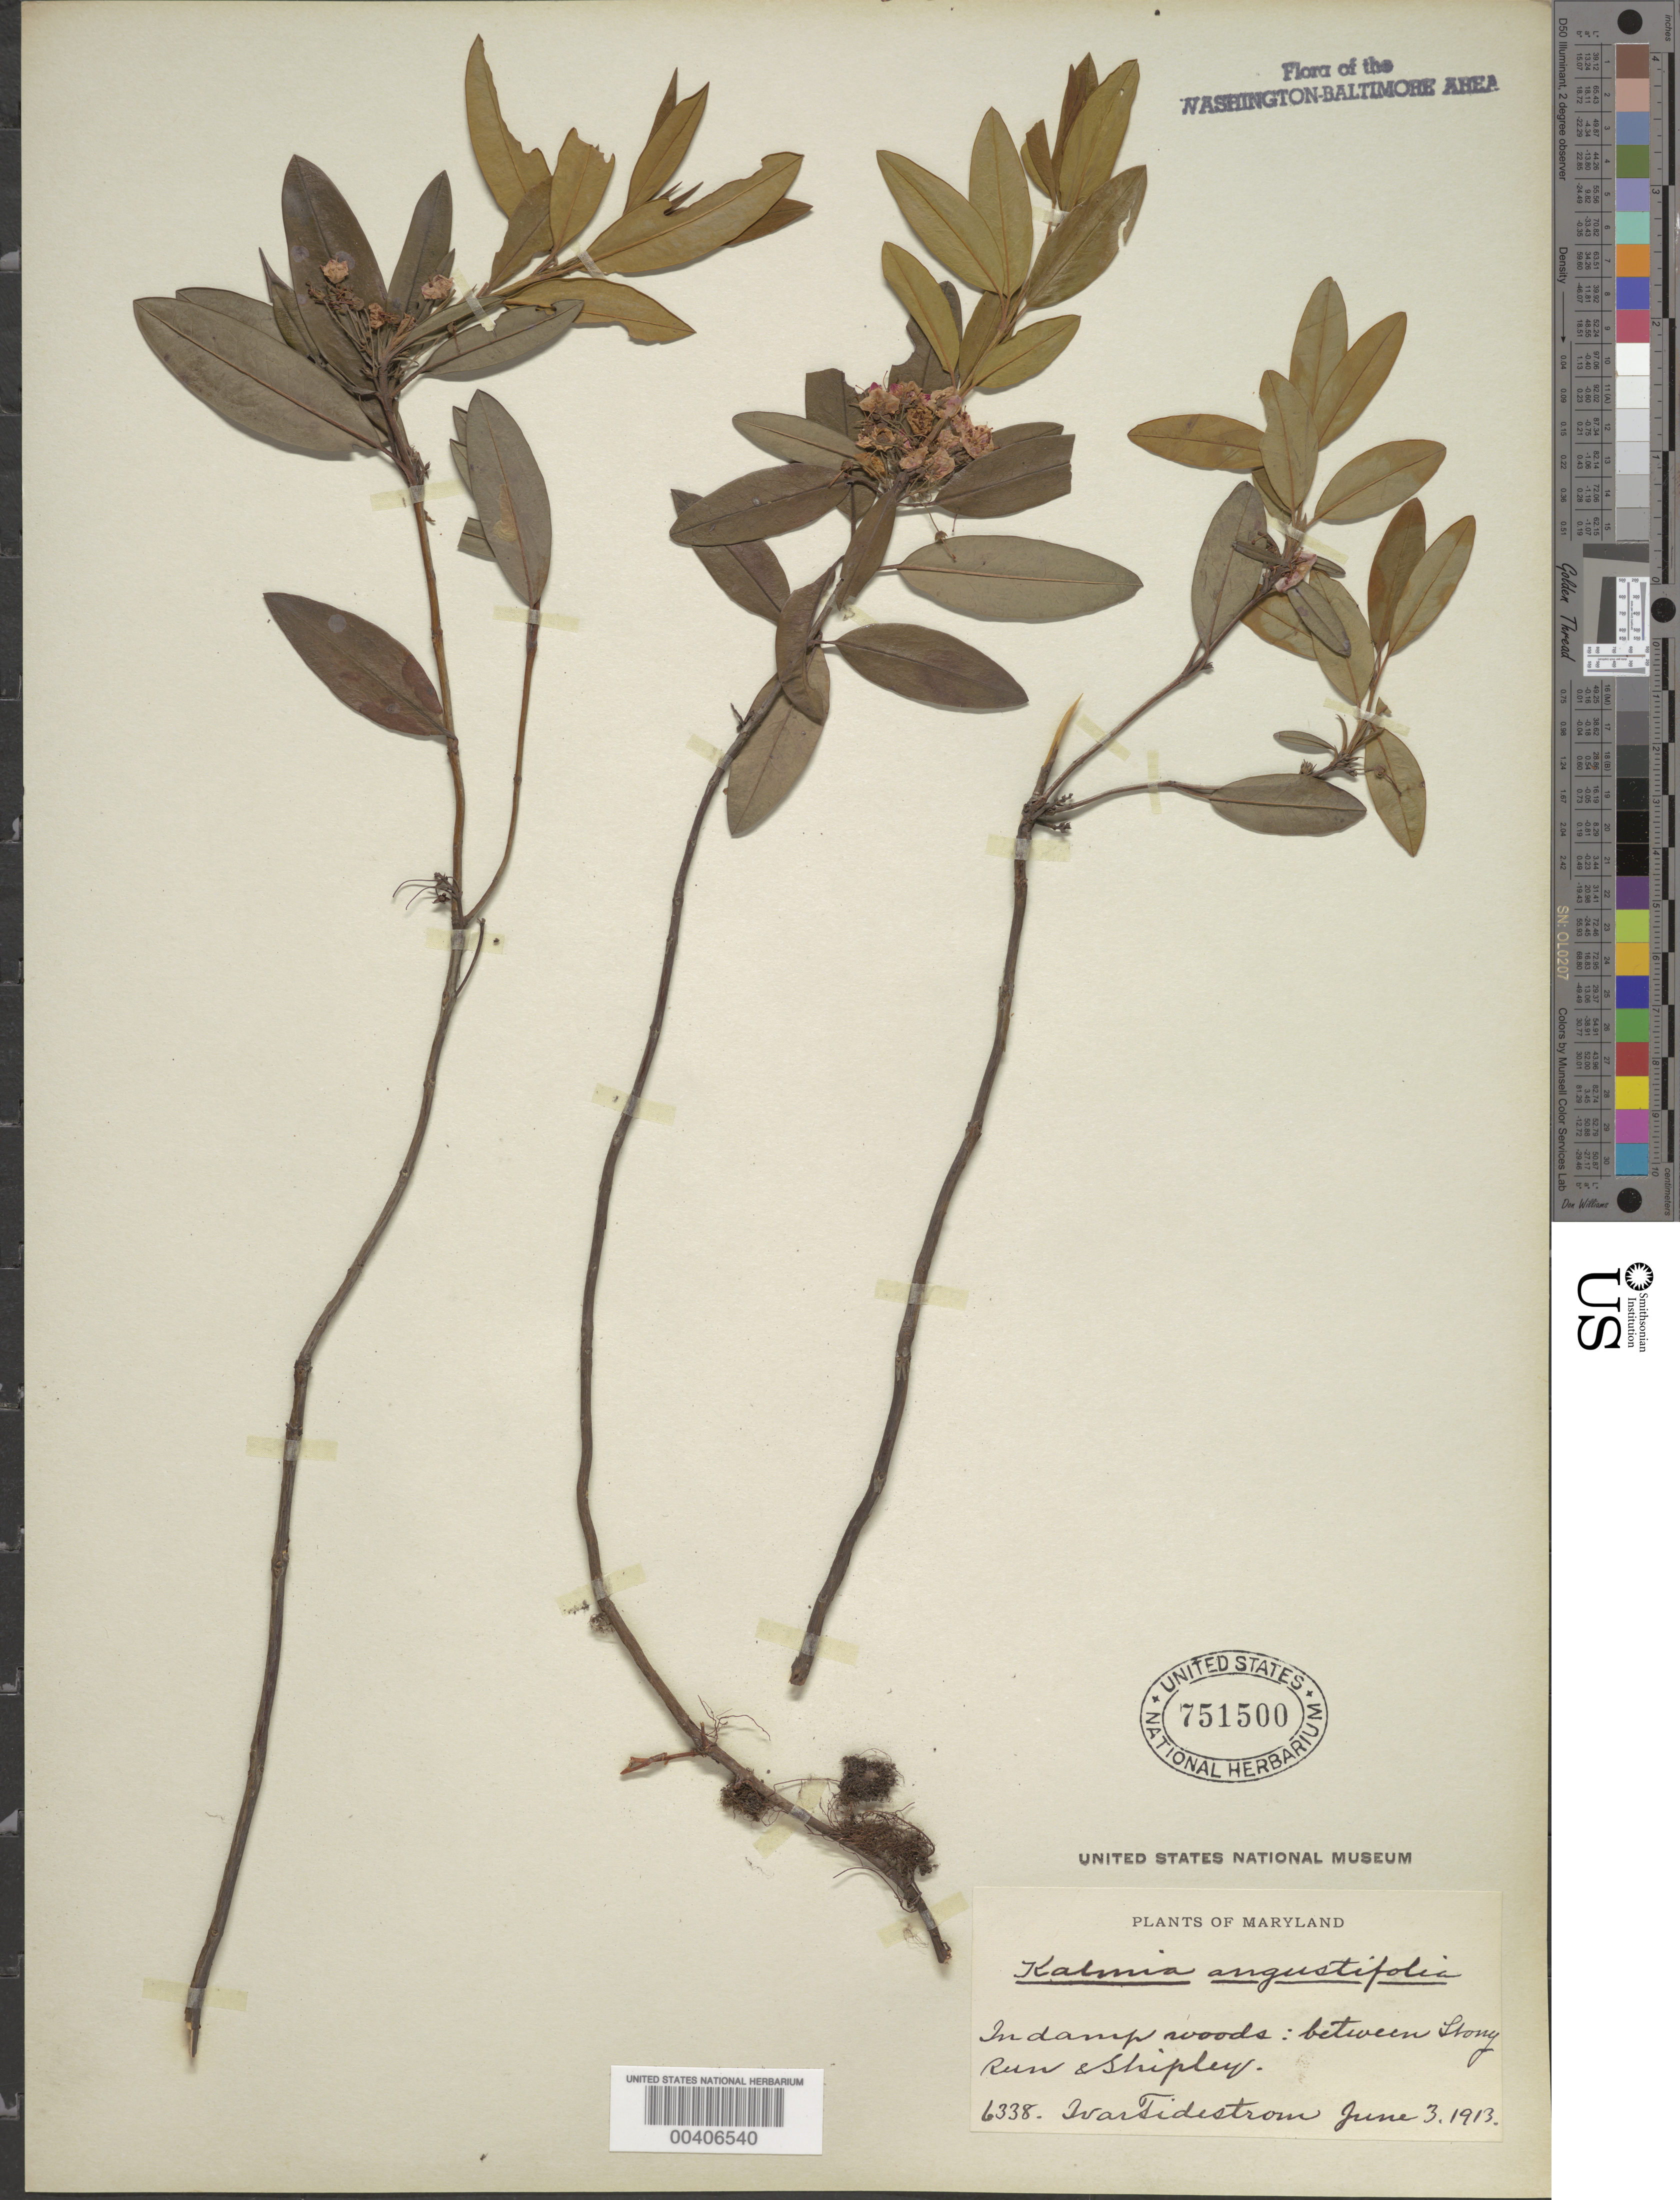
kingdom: Plantae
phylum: Tracheophyta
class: Magnoliopsida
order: Ericales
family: Ericaceae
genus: Kalmia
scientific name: Kalmia angustifolia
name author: L.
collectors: I. F. Tidestrom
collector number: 6338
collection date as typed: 03 Jun 1913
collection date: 1913-06-03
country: United States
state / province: Maryland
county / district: Anne Arundel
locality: between Stony Run and Shipley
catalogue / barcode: US 751500